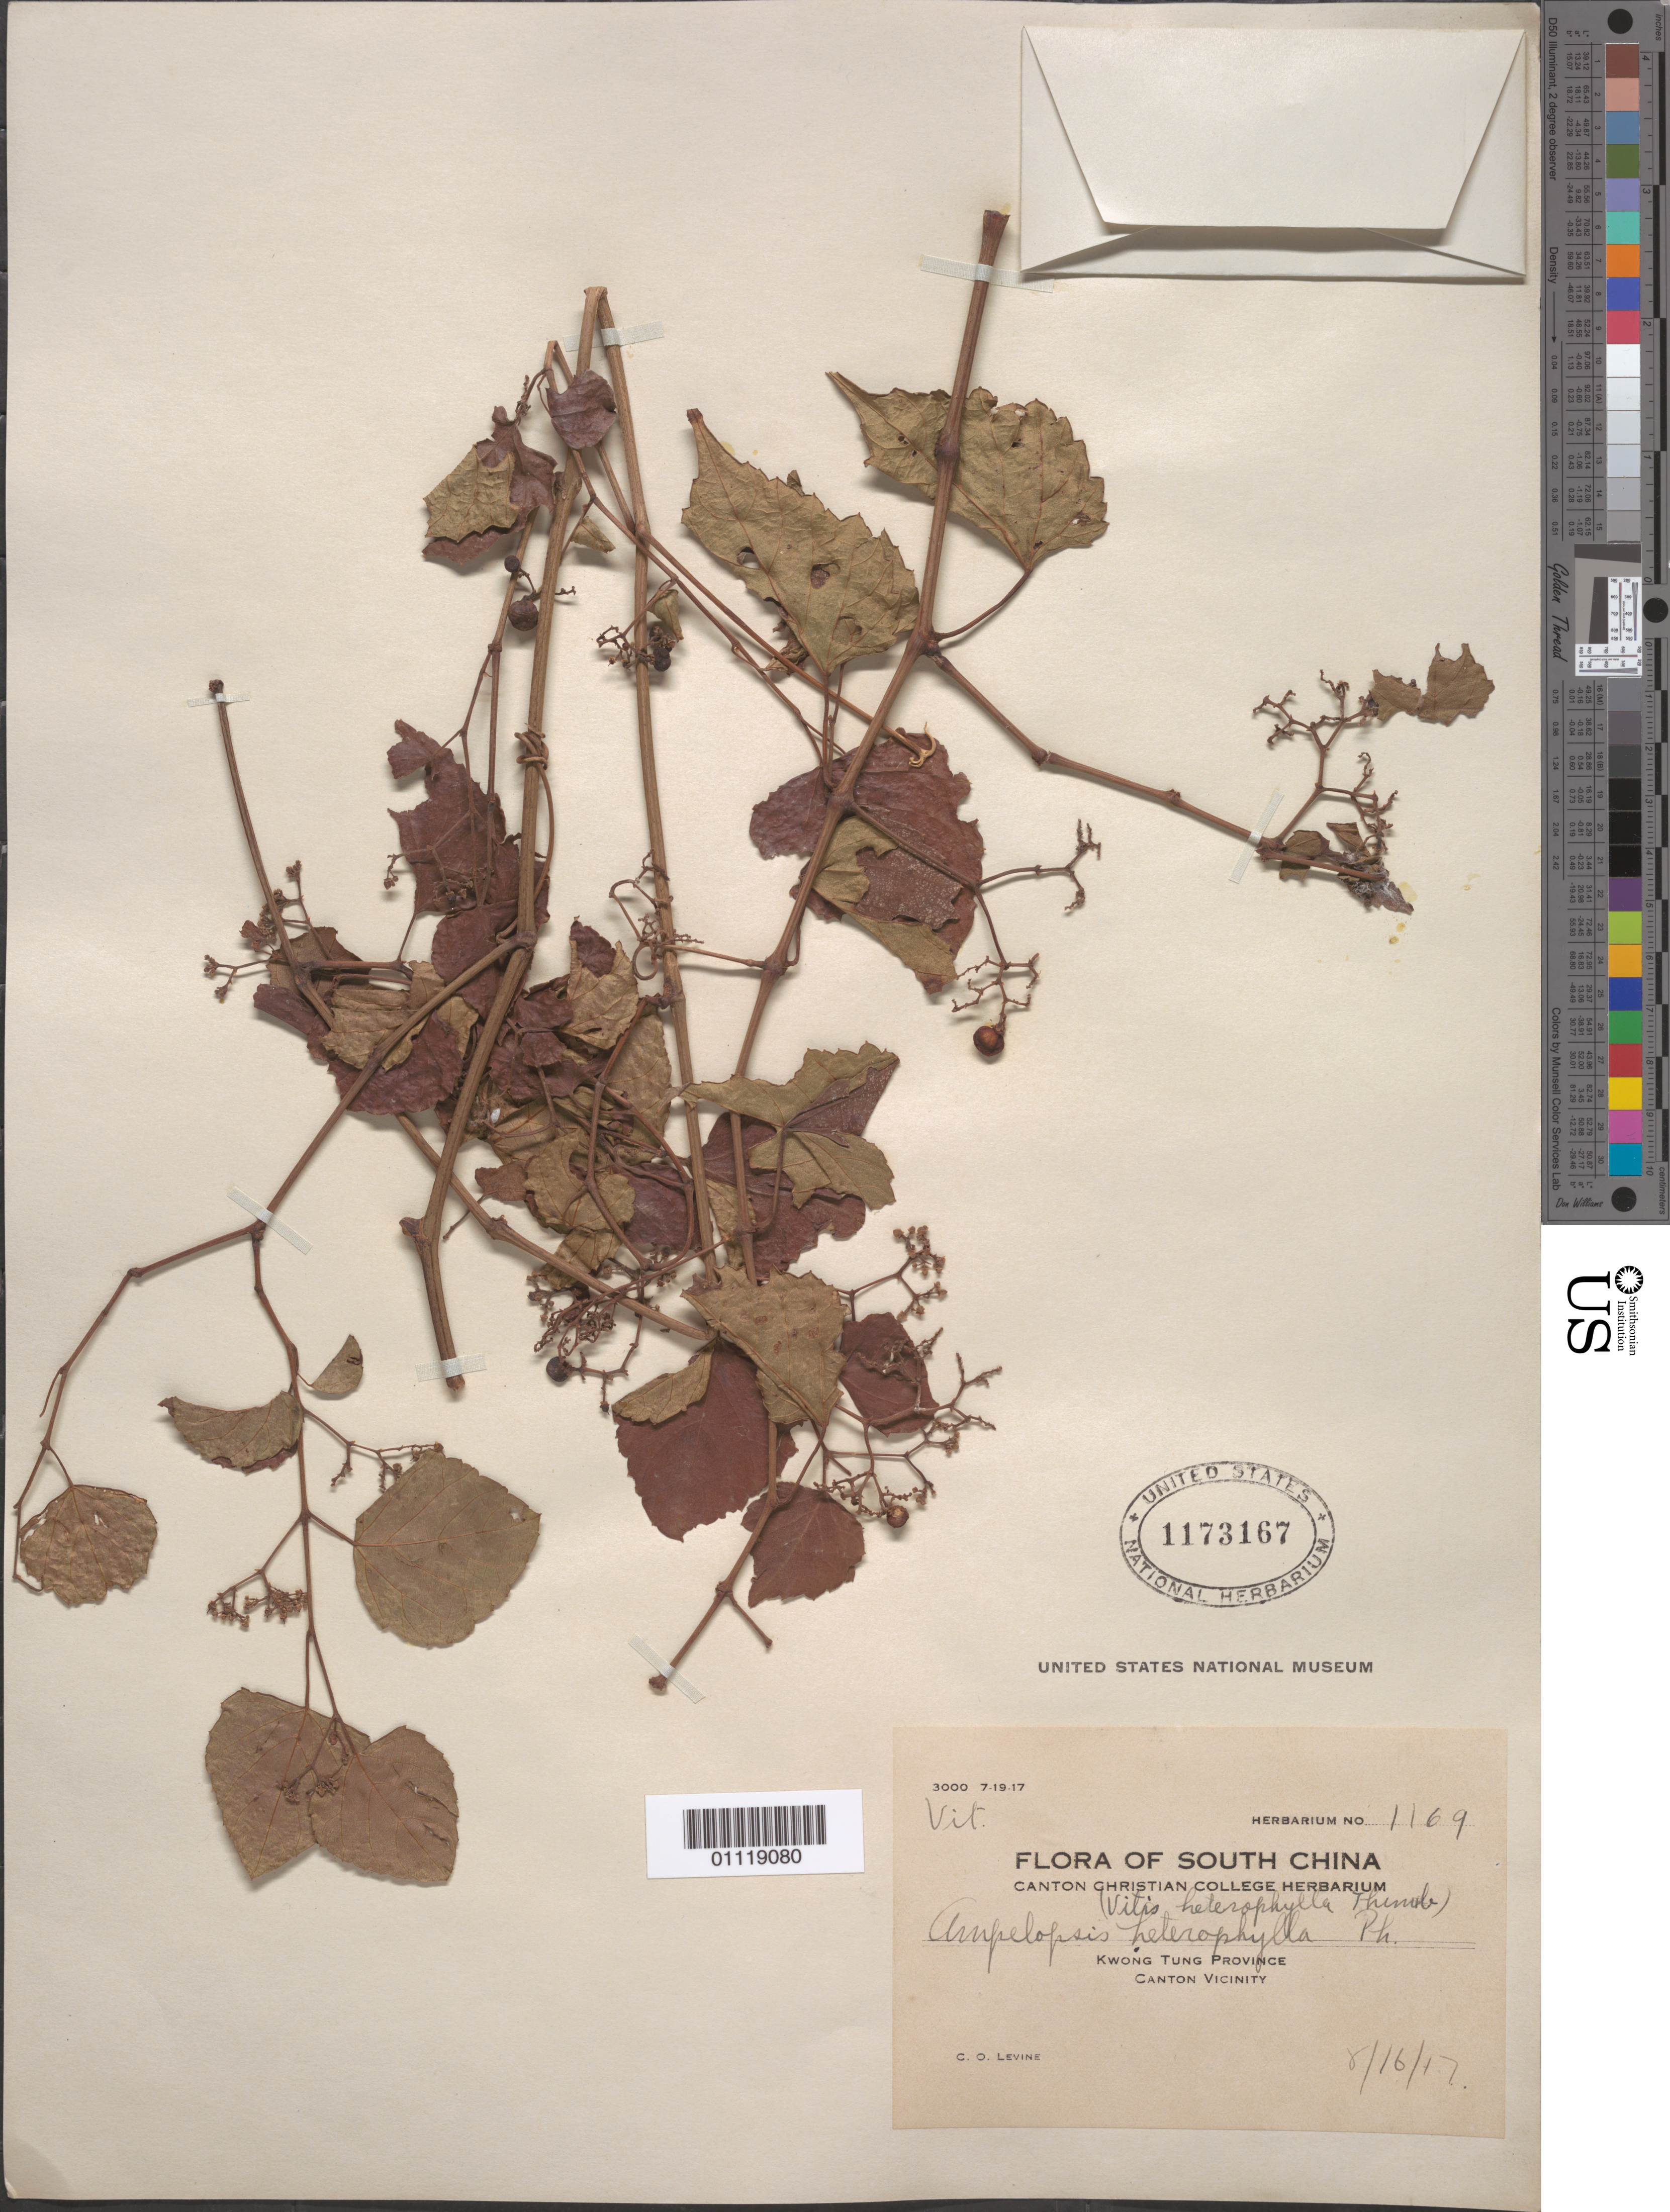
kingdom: Plantae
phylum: Tracheophyta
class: Magnoliopsida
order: Vitales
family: Vitaceae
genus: Ampelopsis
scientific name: Ampelopsis glandulosa var. heterophylla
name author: (Thunb.) Momiy.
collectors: C. O. Levine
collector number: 1169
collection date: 1917-08-16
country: China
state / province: Guangdong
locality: Canton Vicinity.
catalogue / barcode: US 1173167